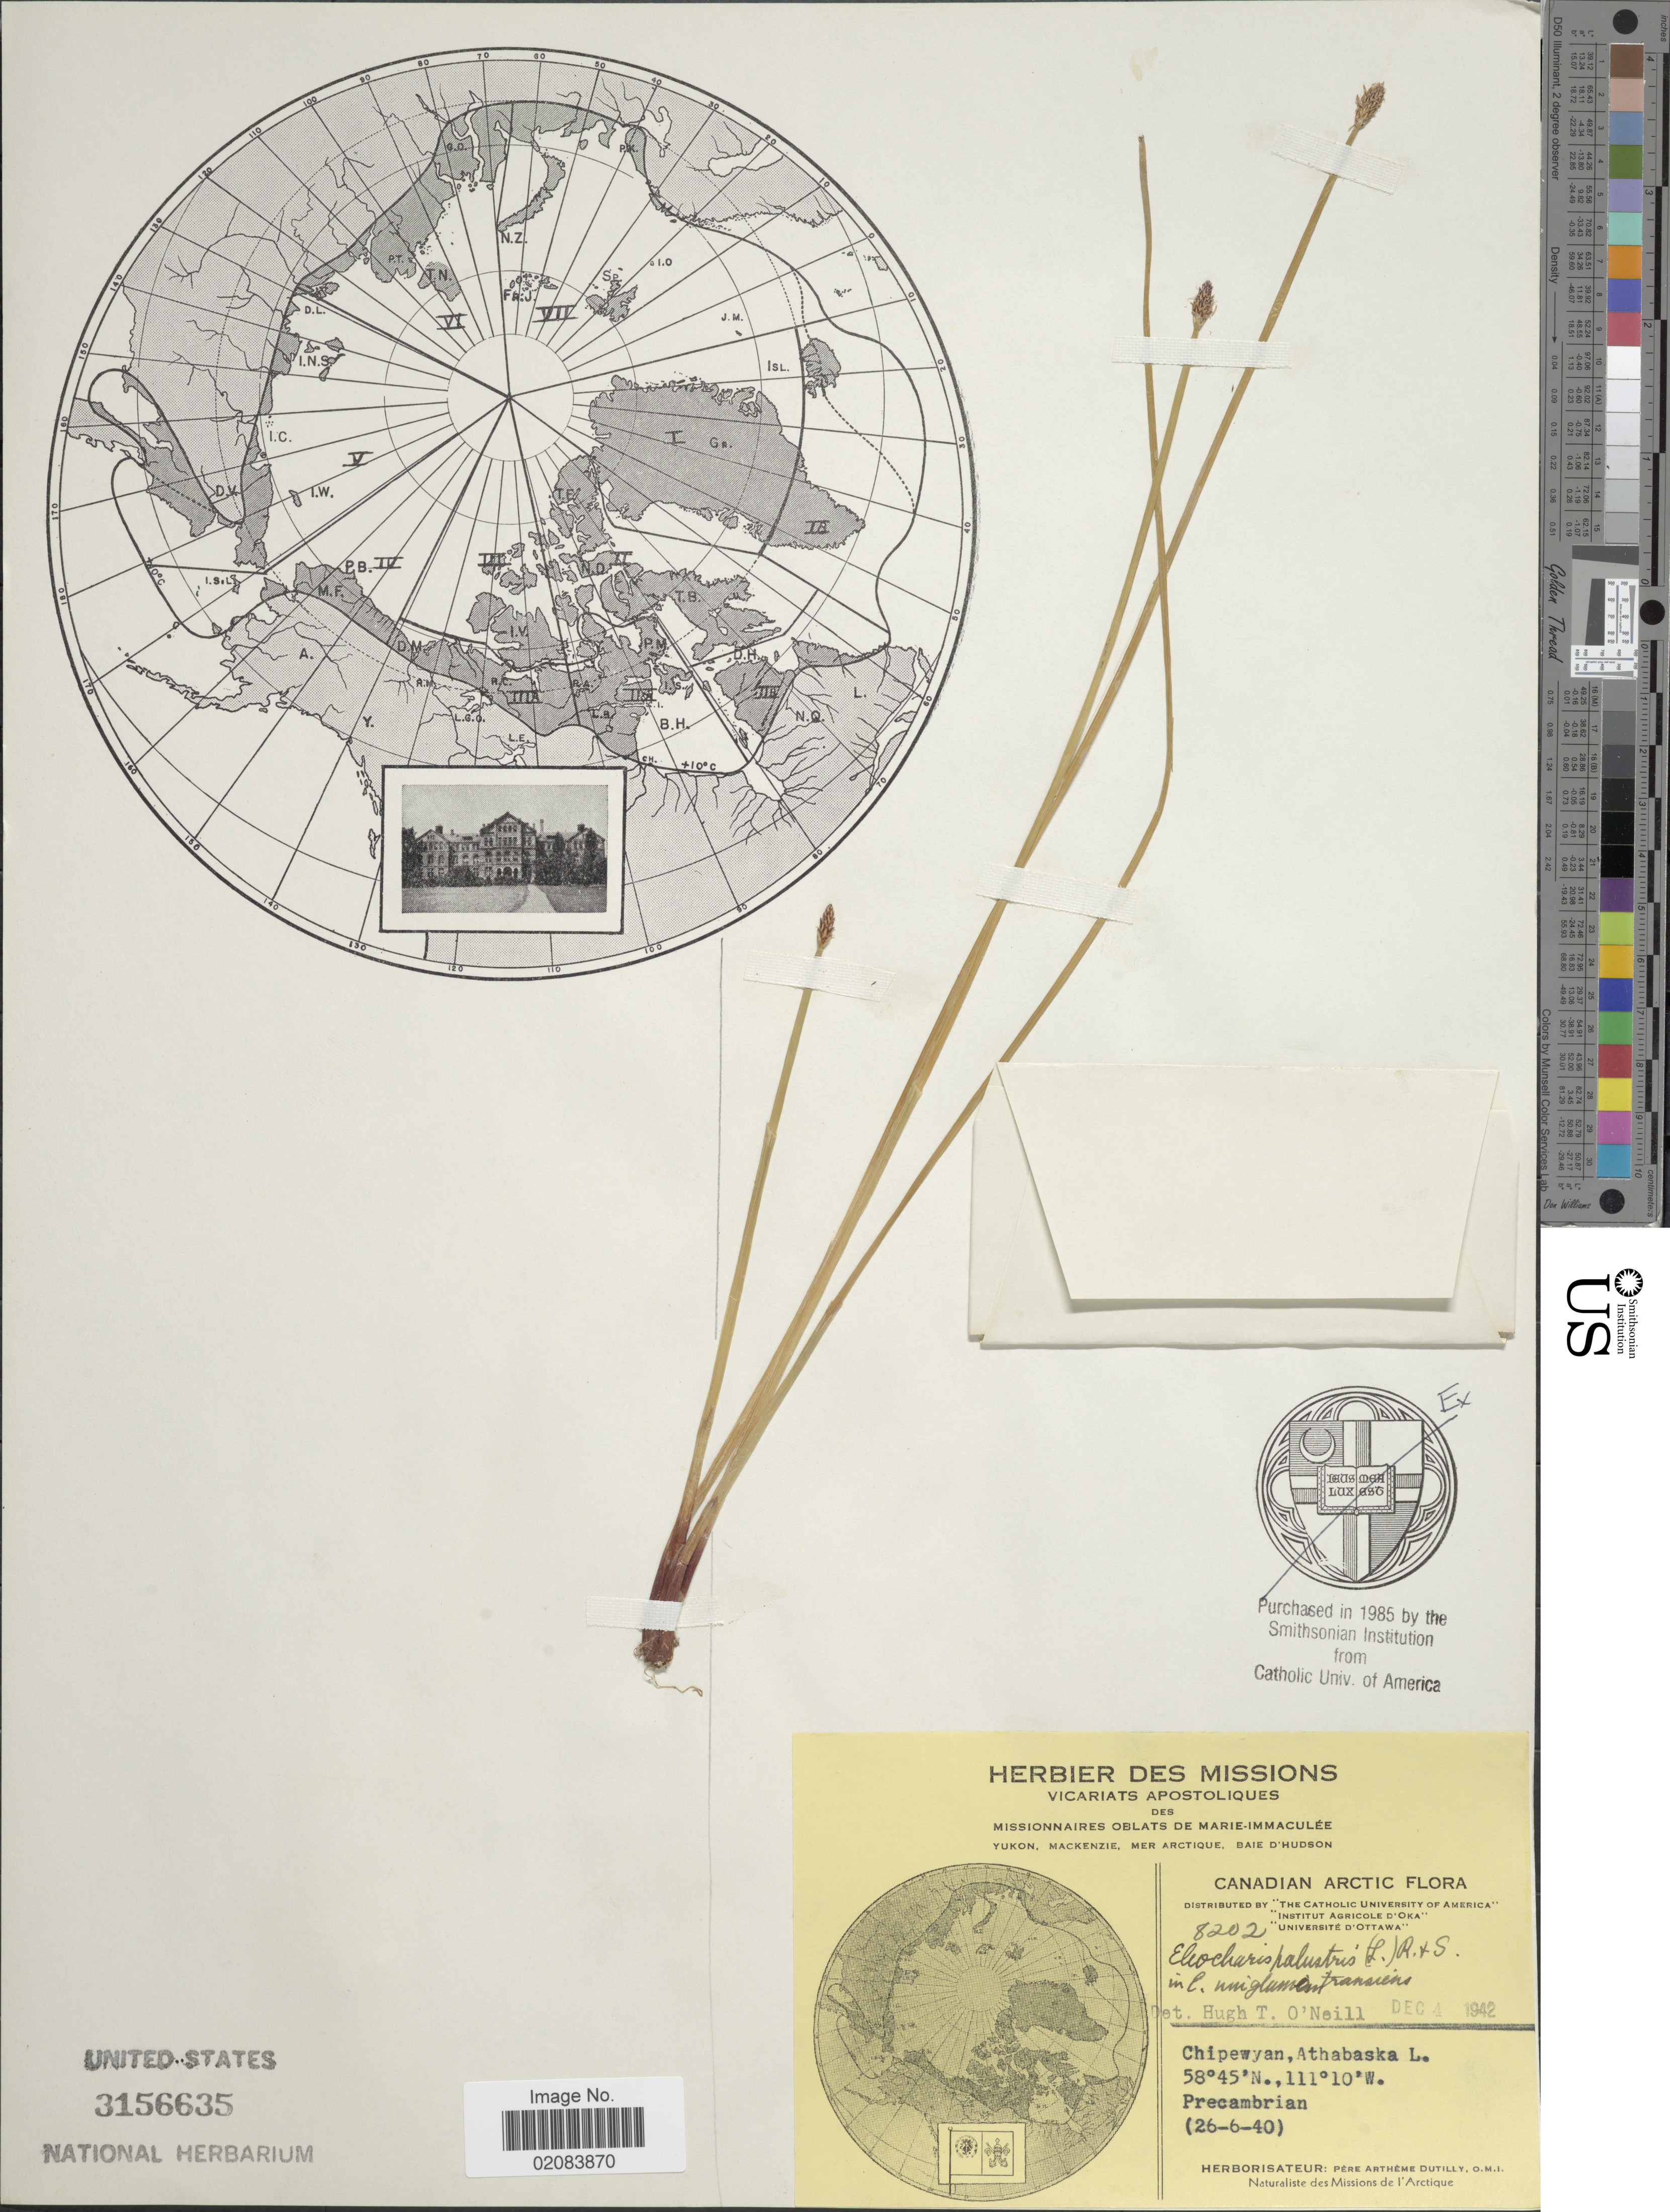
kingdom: Plantae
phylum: Tracheophyta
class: Liliopsida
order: Poales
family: Cyperaceae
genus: Eleocharis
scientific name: Eleocharis palustris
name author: (L.) Roem. & Schult.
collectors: P. Dutilly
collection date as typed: Transcribed d/m/y: 26/6/40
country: Canada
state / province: Yukon Territory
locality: Mackenzie, Mer Arctique, Baie d'Hudson. Chipewyan, Athabaska L. Precambrian [unsure placement]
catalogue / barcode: US 3156635